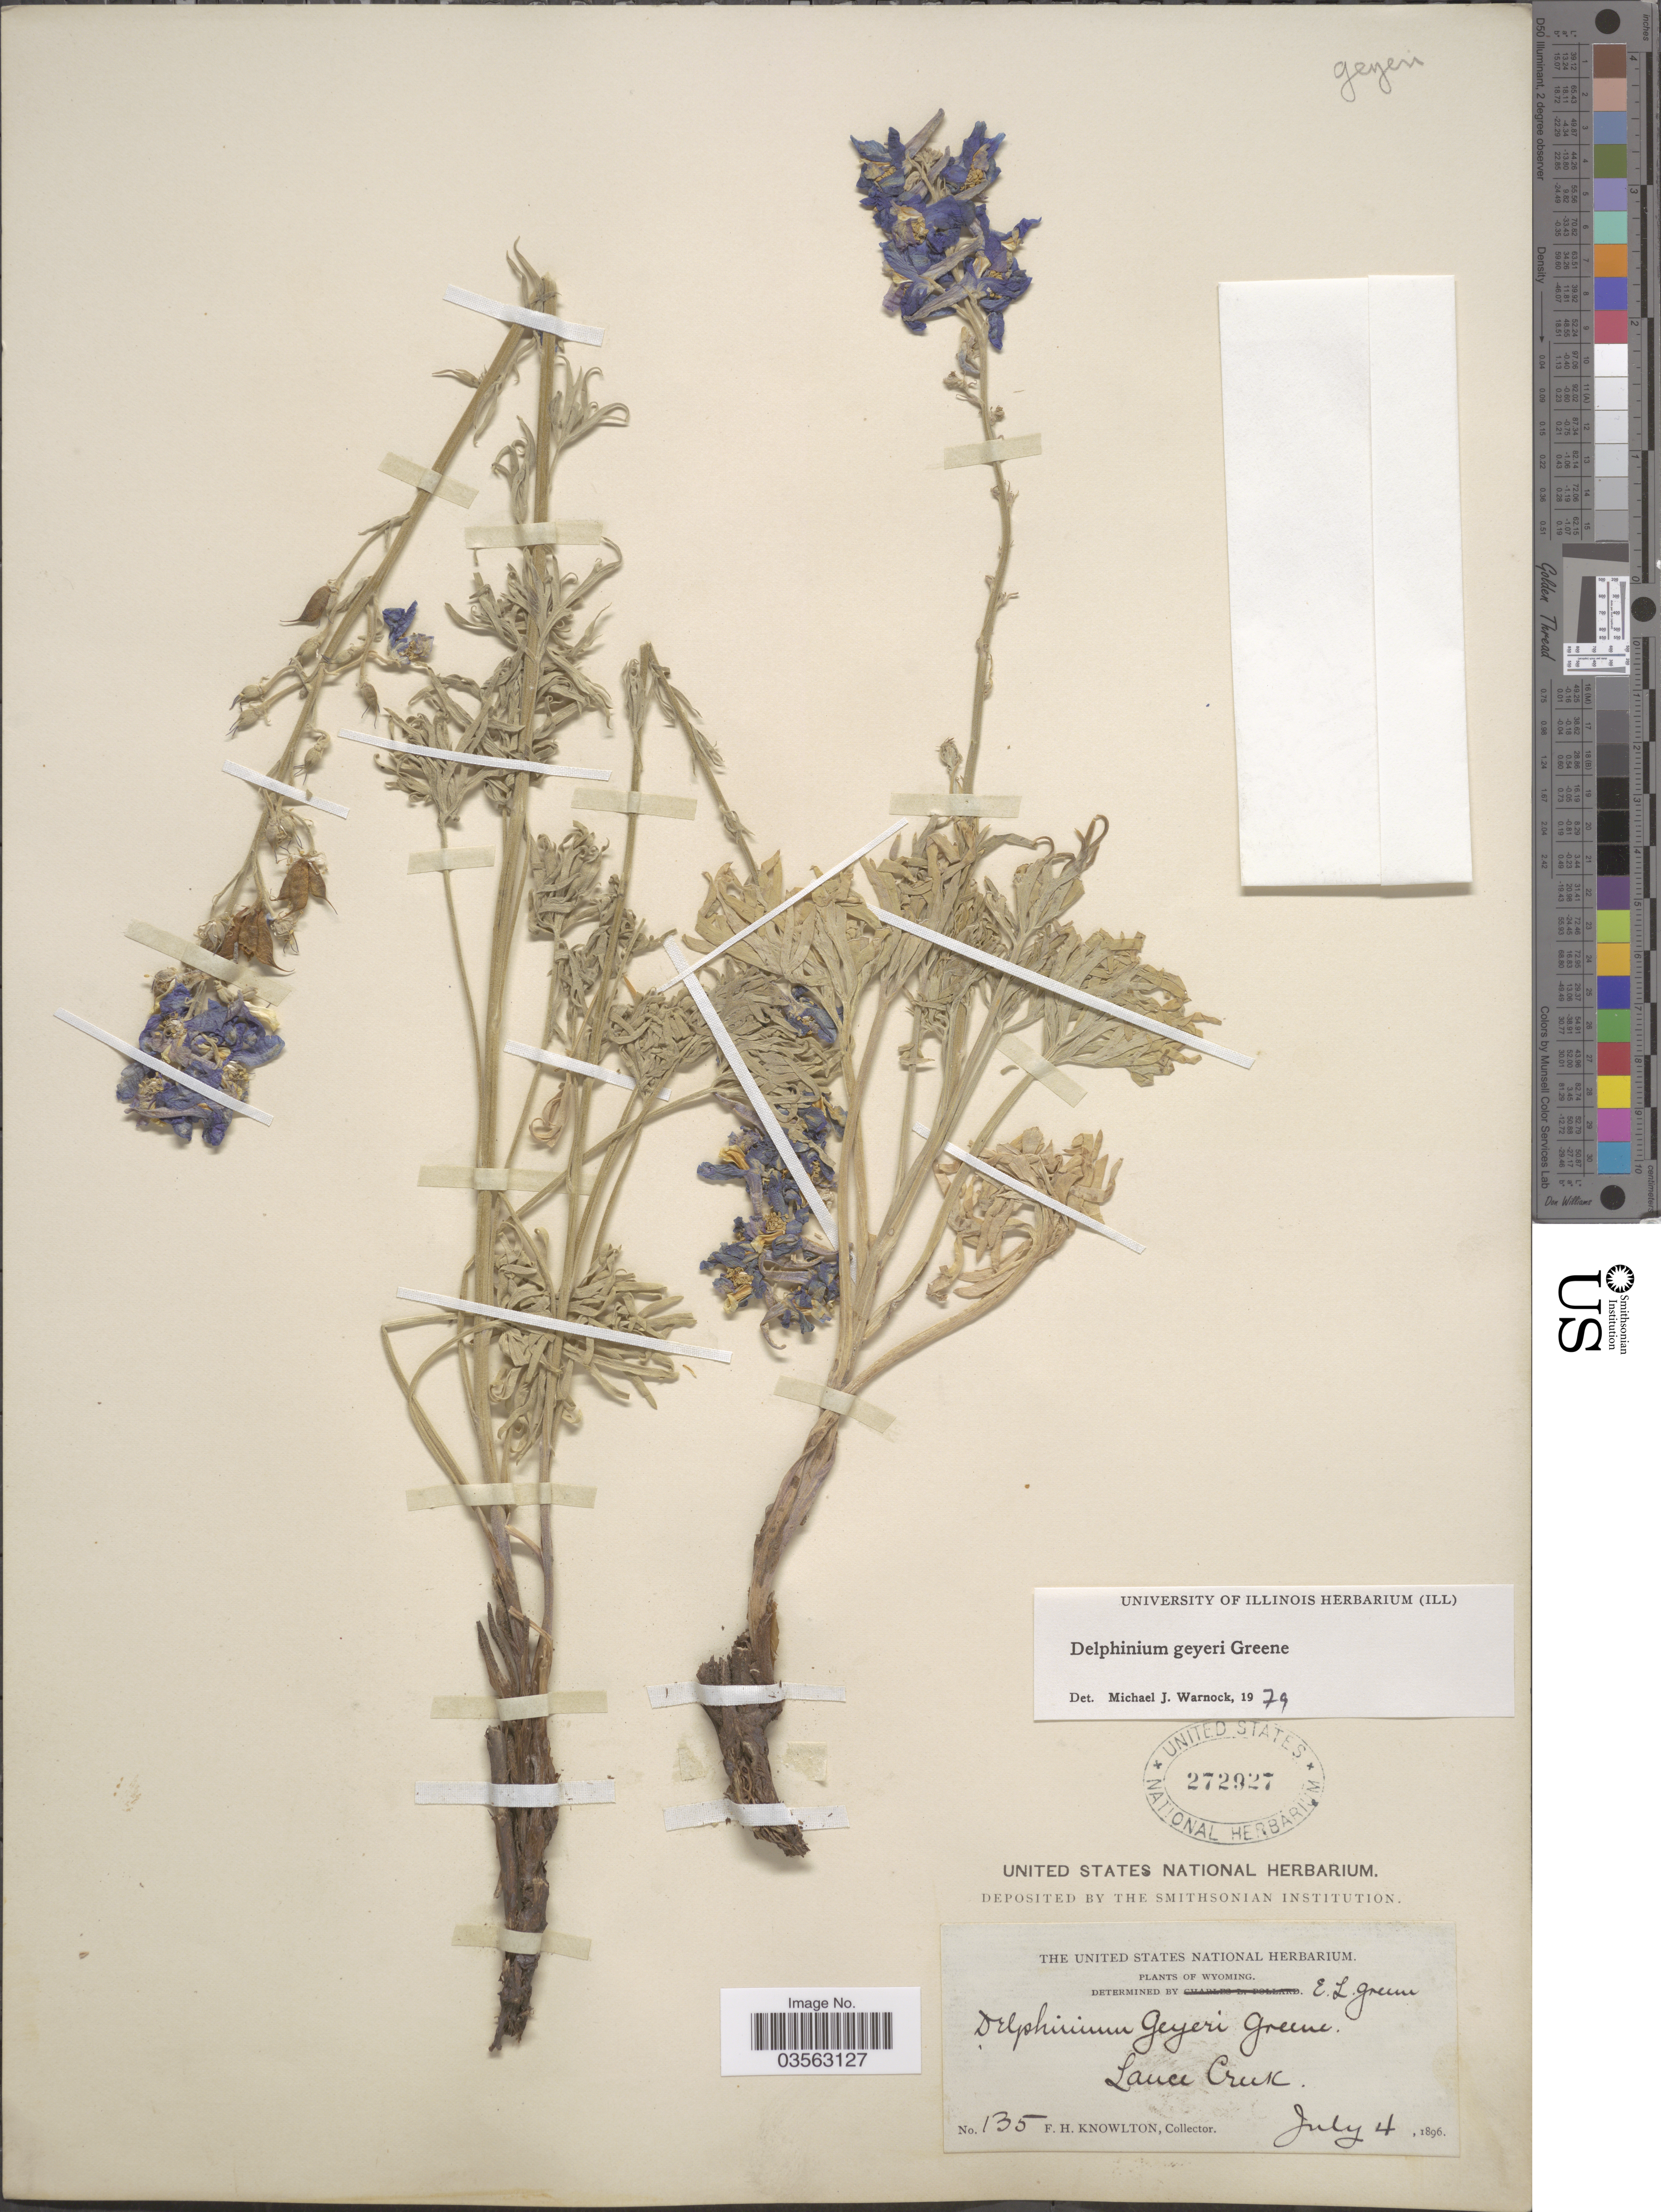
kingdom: Plantae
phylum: Tracheophyta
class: Magnoliopsida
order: Ranunculales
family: Ranunculaceae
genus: Delphinium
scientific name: Delphinium geyeri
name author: Greene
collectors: F. H. Knowlton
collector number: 135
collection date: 1896-07-04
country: United States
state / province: Wyoming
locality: Lance Creek.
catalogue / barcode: US 272927